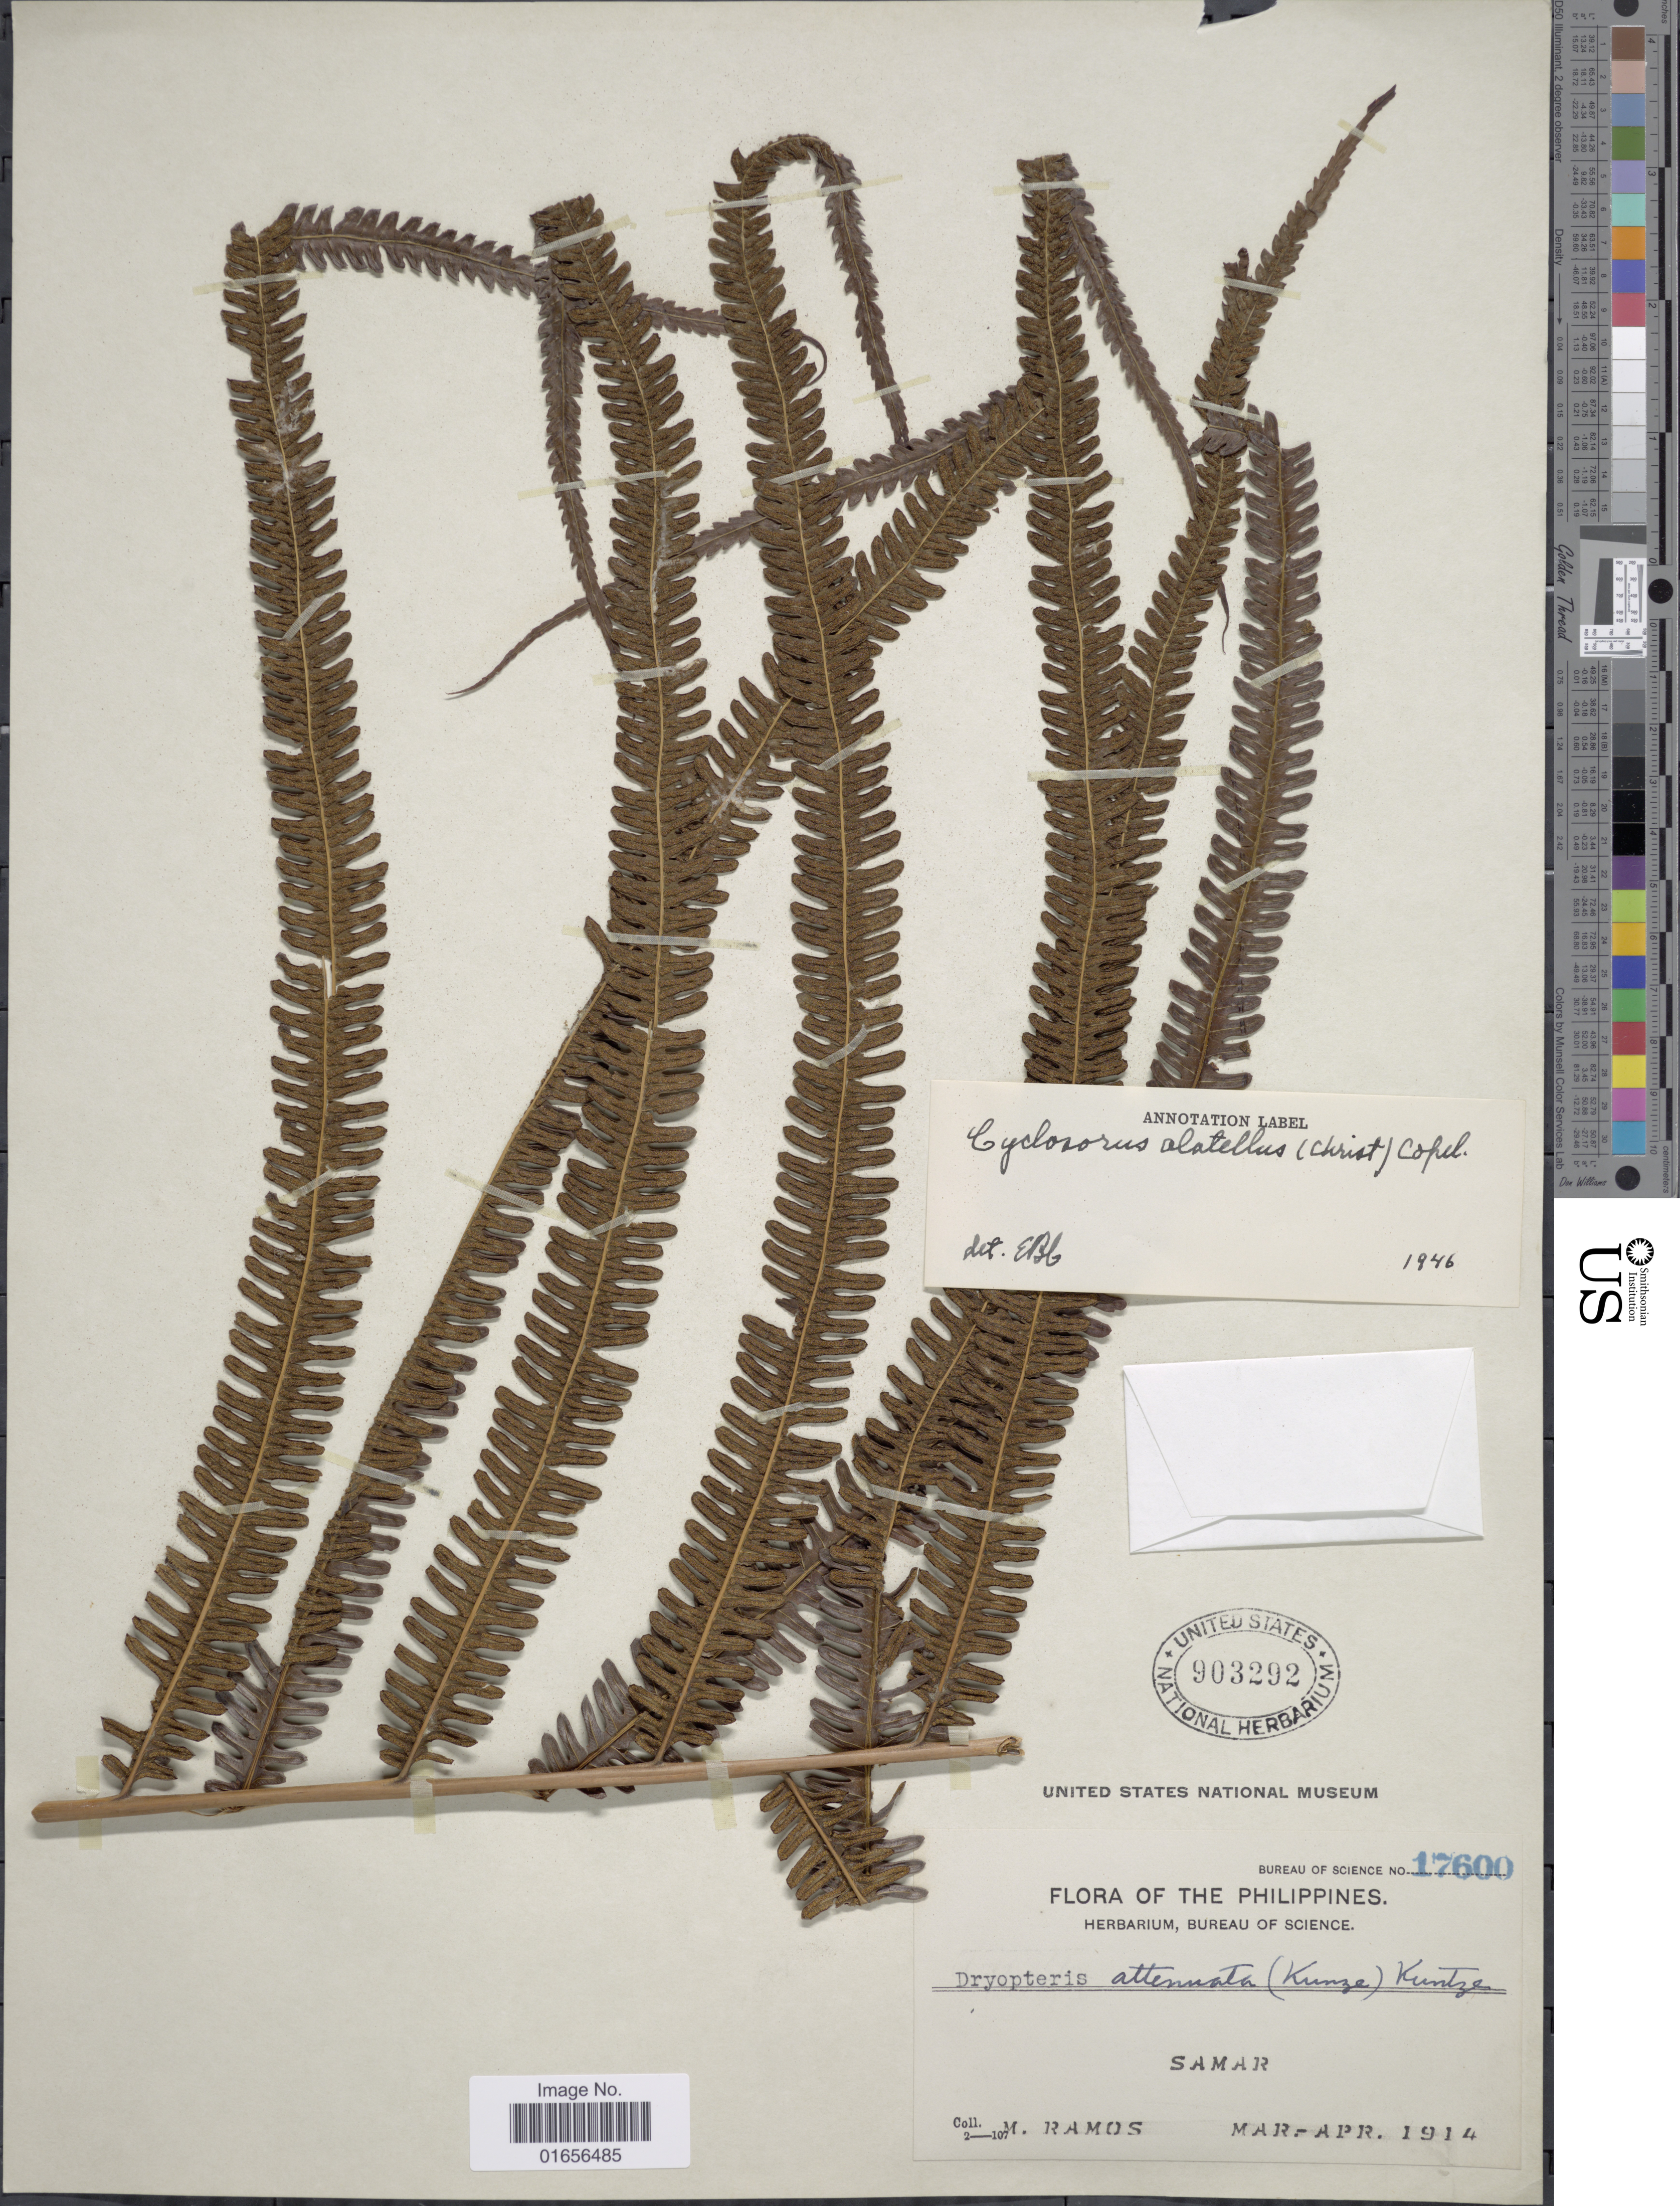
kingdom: Plantae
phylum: Tracheophyta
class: Polypodiopsida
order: Polypodiales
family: Thelypteridaceae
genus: Amphineuron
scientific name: Amphineuron attenuatum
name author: (Kunze) Holttum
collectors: M. Ramos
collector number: Bureau of Science 17600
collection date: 1914-03/1914-04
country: Philippines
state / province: Eastern Visayas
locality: The Philippines, Samar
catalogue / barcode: US 903292